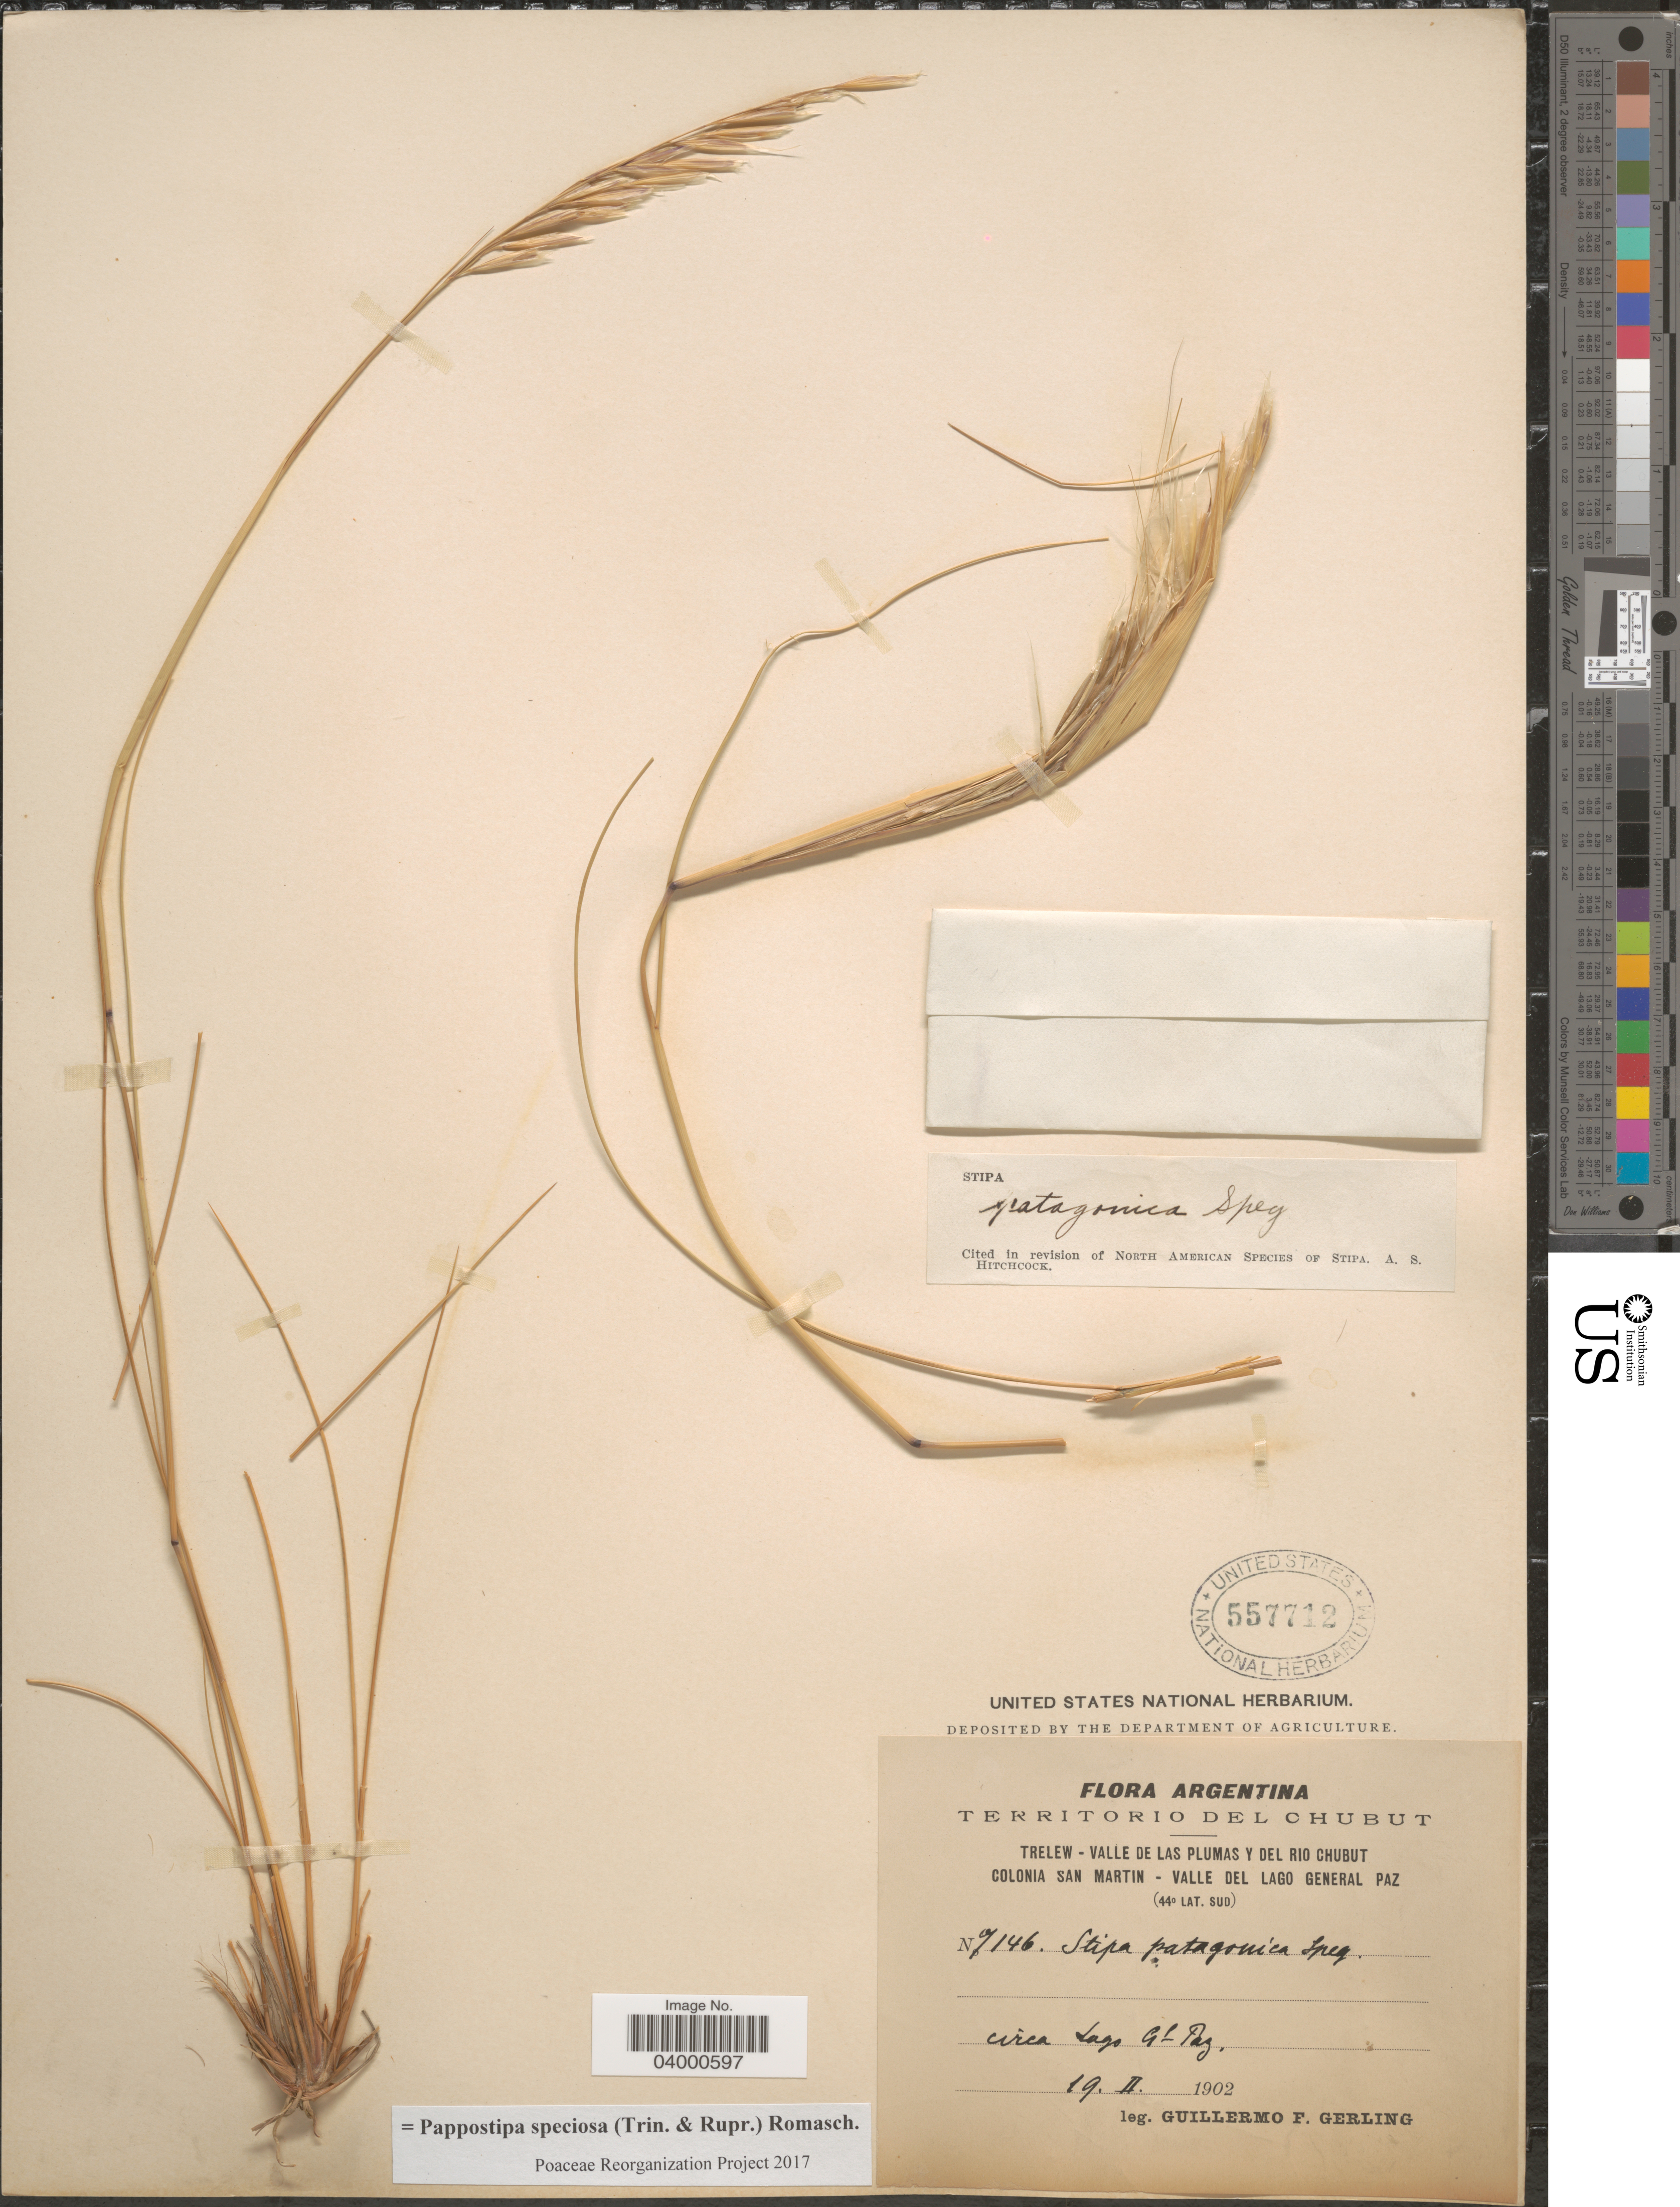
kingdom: Plantae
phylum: Tracheophyta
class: Liliopsida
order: Poales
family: Poaceae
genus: Pappostipa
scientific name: Pappostipa speciosa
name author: (Trin. & Rupr.) Romasch.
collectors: G. Gerling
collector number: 7146*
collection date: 1902-02-19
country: Argentina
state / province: Chubut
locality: Territorio del Chubut. Circa Lago Genreal Paz.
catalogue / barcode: US 557712